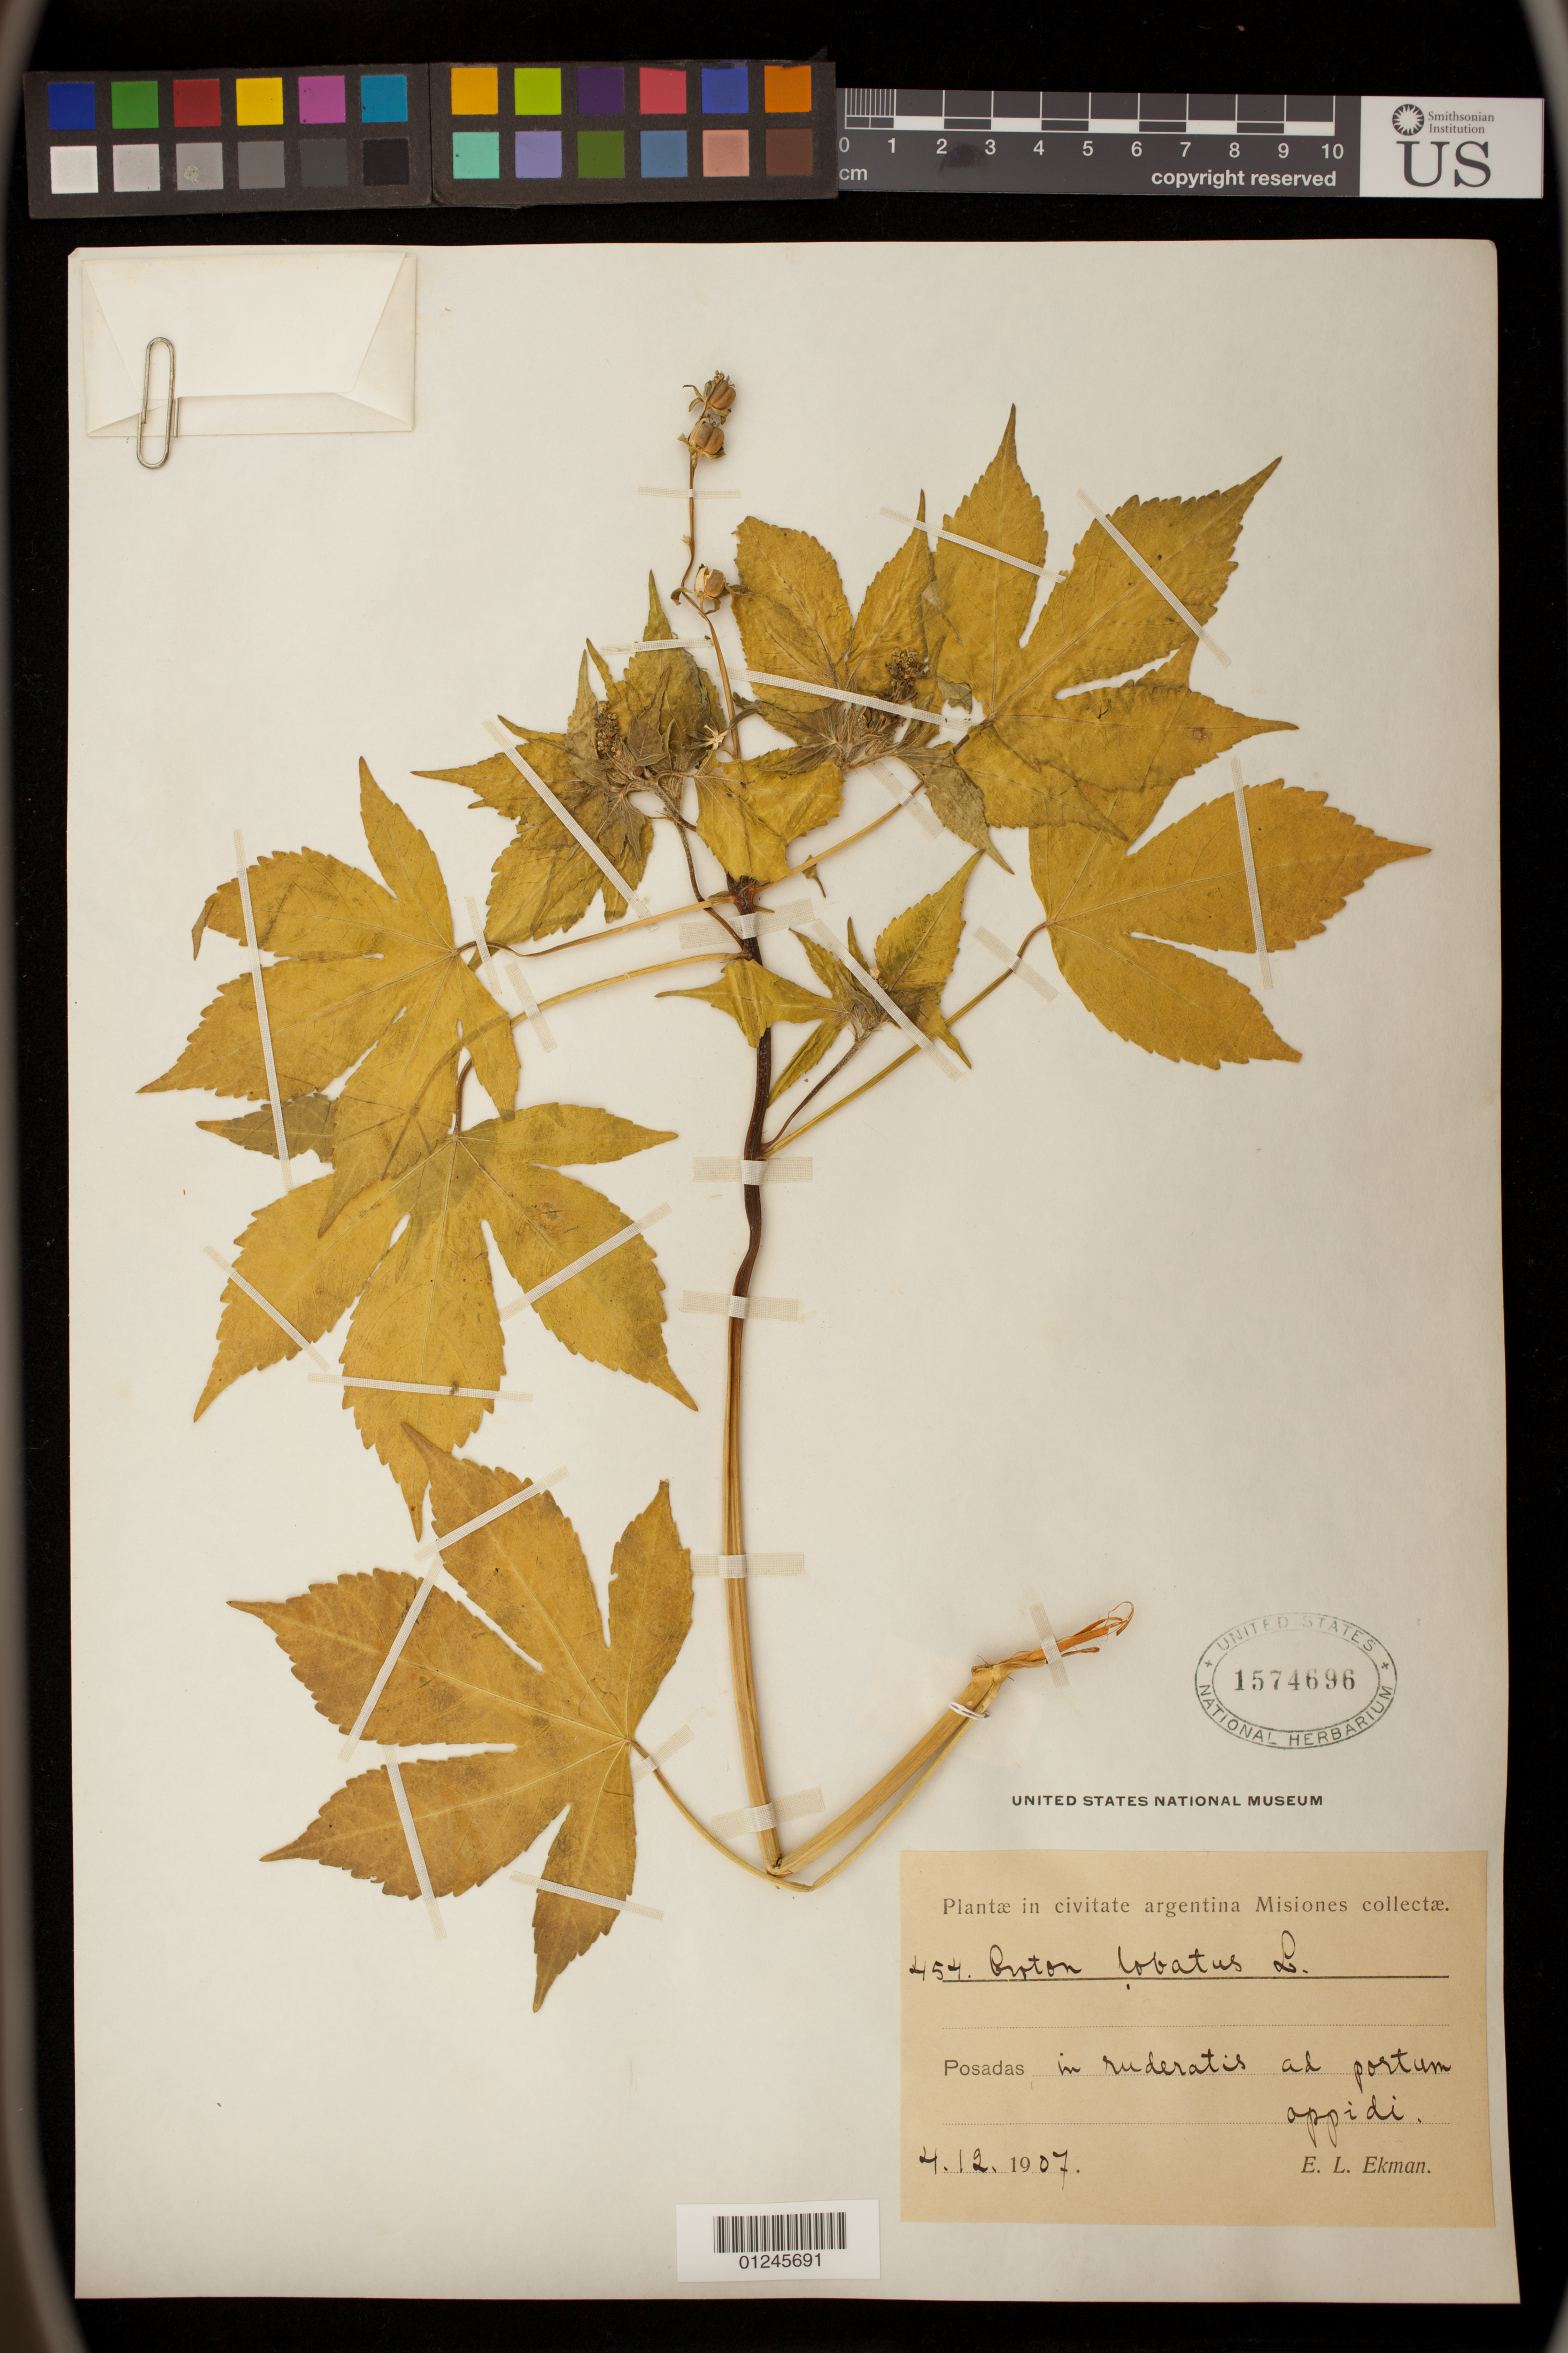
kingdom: Plantae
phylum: Tracheophyta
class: Magnoliopsida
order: Malpighiales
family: Euphorbiaceae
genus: Croton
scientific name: Croton lobatus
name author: L.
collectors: E. L. Ekman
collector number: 454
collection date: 1907-12-04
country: Argentina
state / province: Misiones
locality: Posadas in ruderatis ad portum appidi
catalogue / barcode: US 1574696